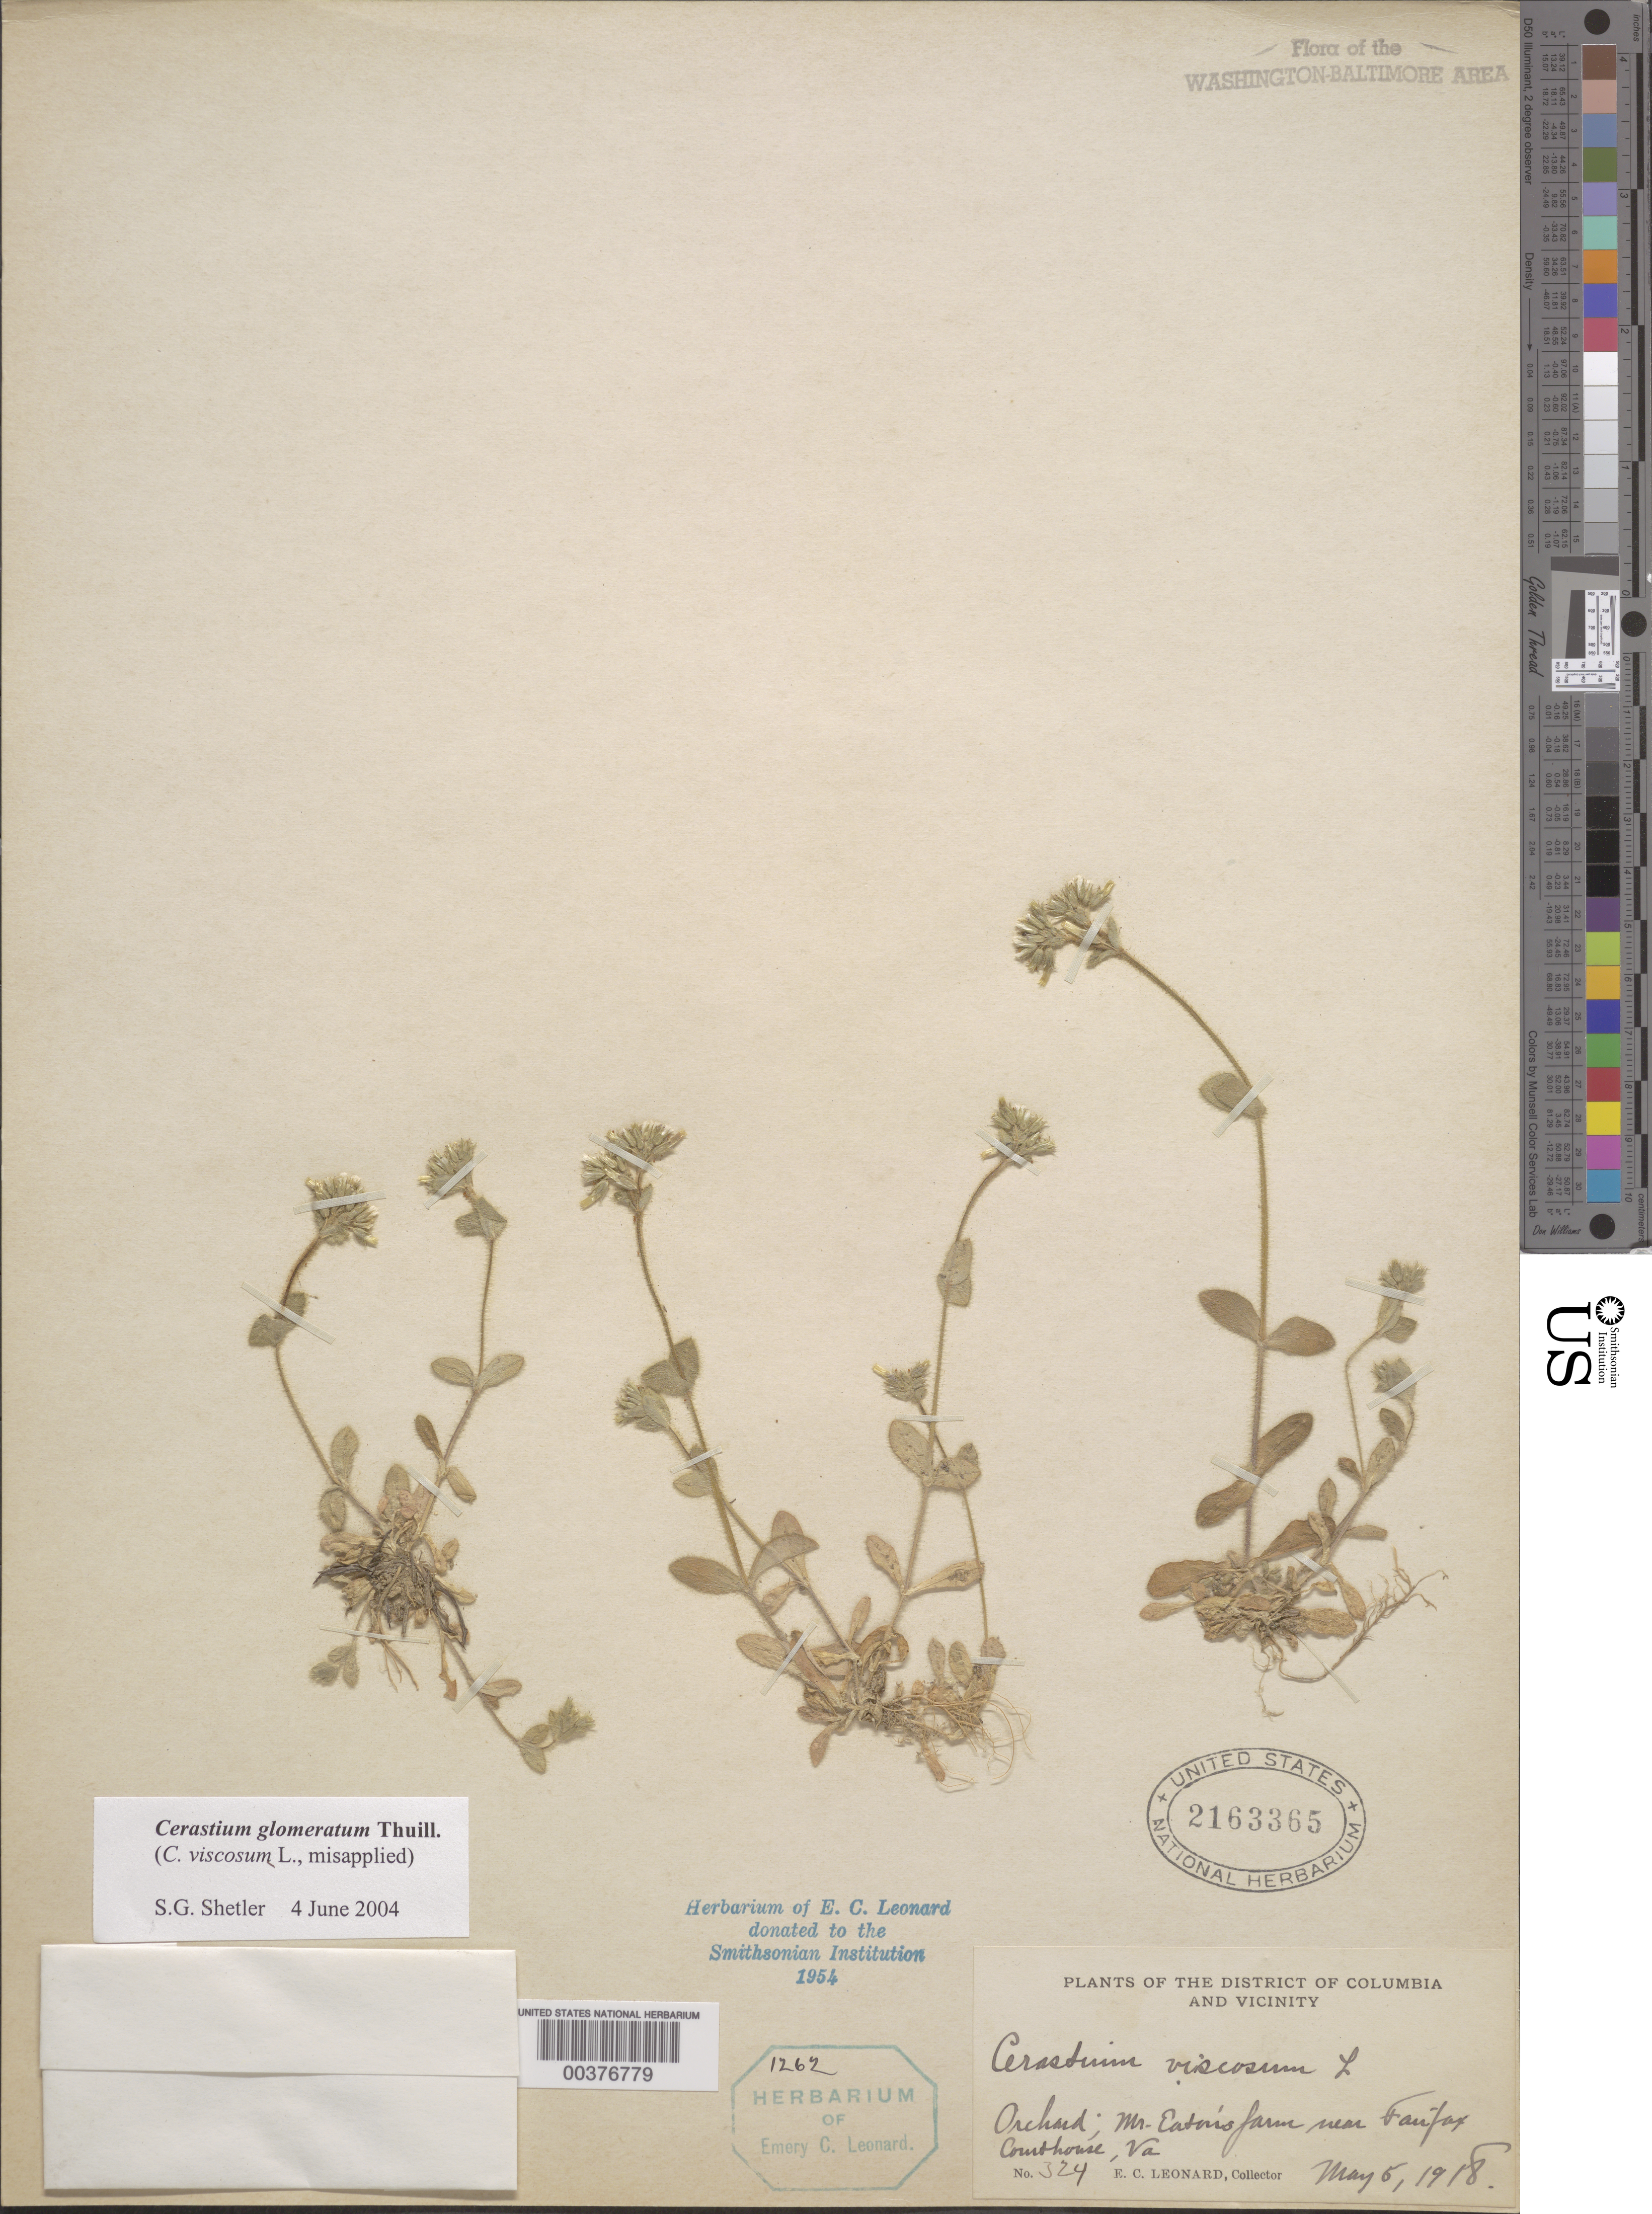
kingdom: Plantae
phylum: Tracheophyta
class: Magnoliopsida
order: Caryophyllales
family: Caryophyllaceae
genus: Cerastium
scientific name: Cerastium glomeratum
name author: Thuill.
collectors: E. C. Leonard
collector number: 324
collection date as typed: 06 May 1918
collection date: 1918-05-06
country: United States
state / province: Virginia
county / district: Fairfax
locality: Fairfax Courthouse vicinity, Mr. Eatons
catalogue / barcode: US 2163365